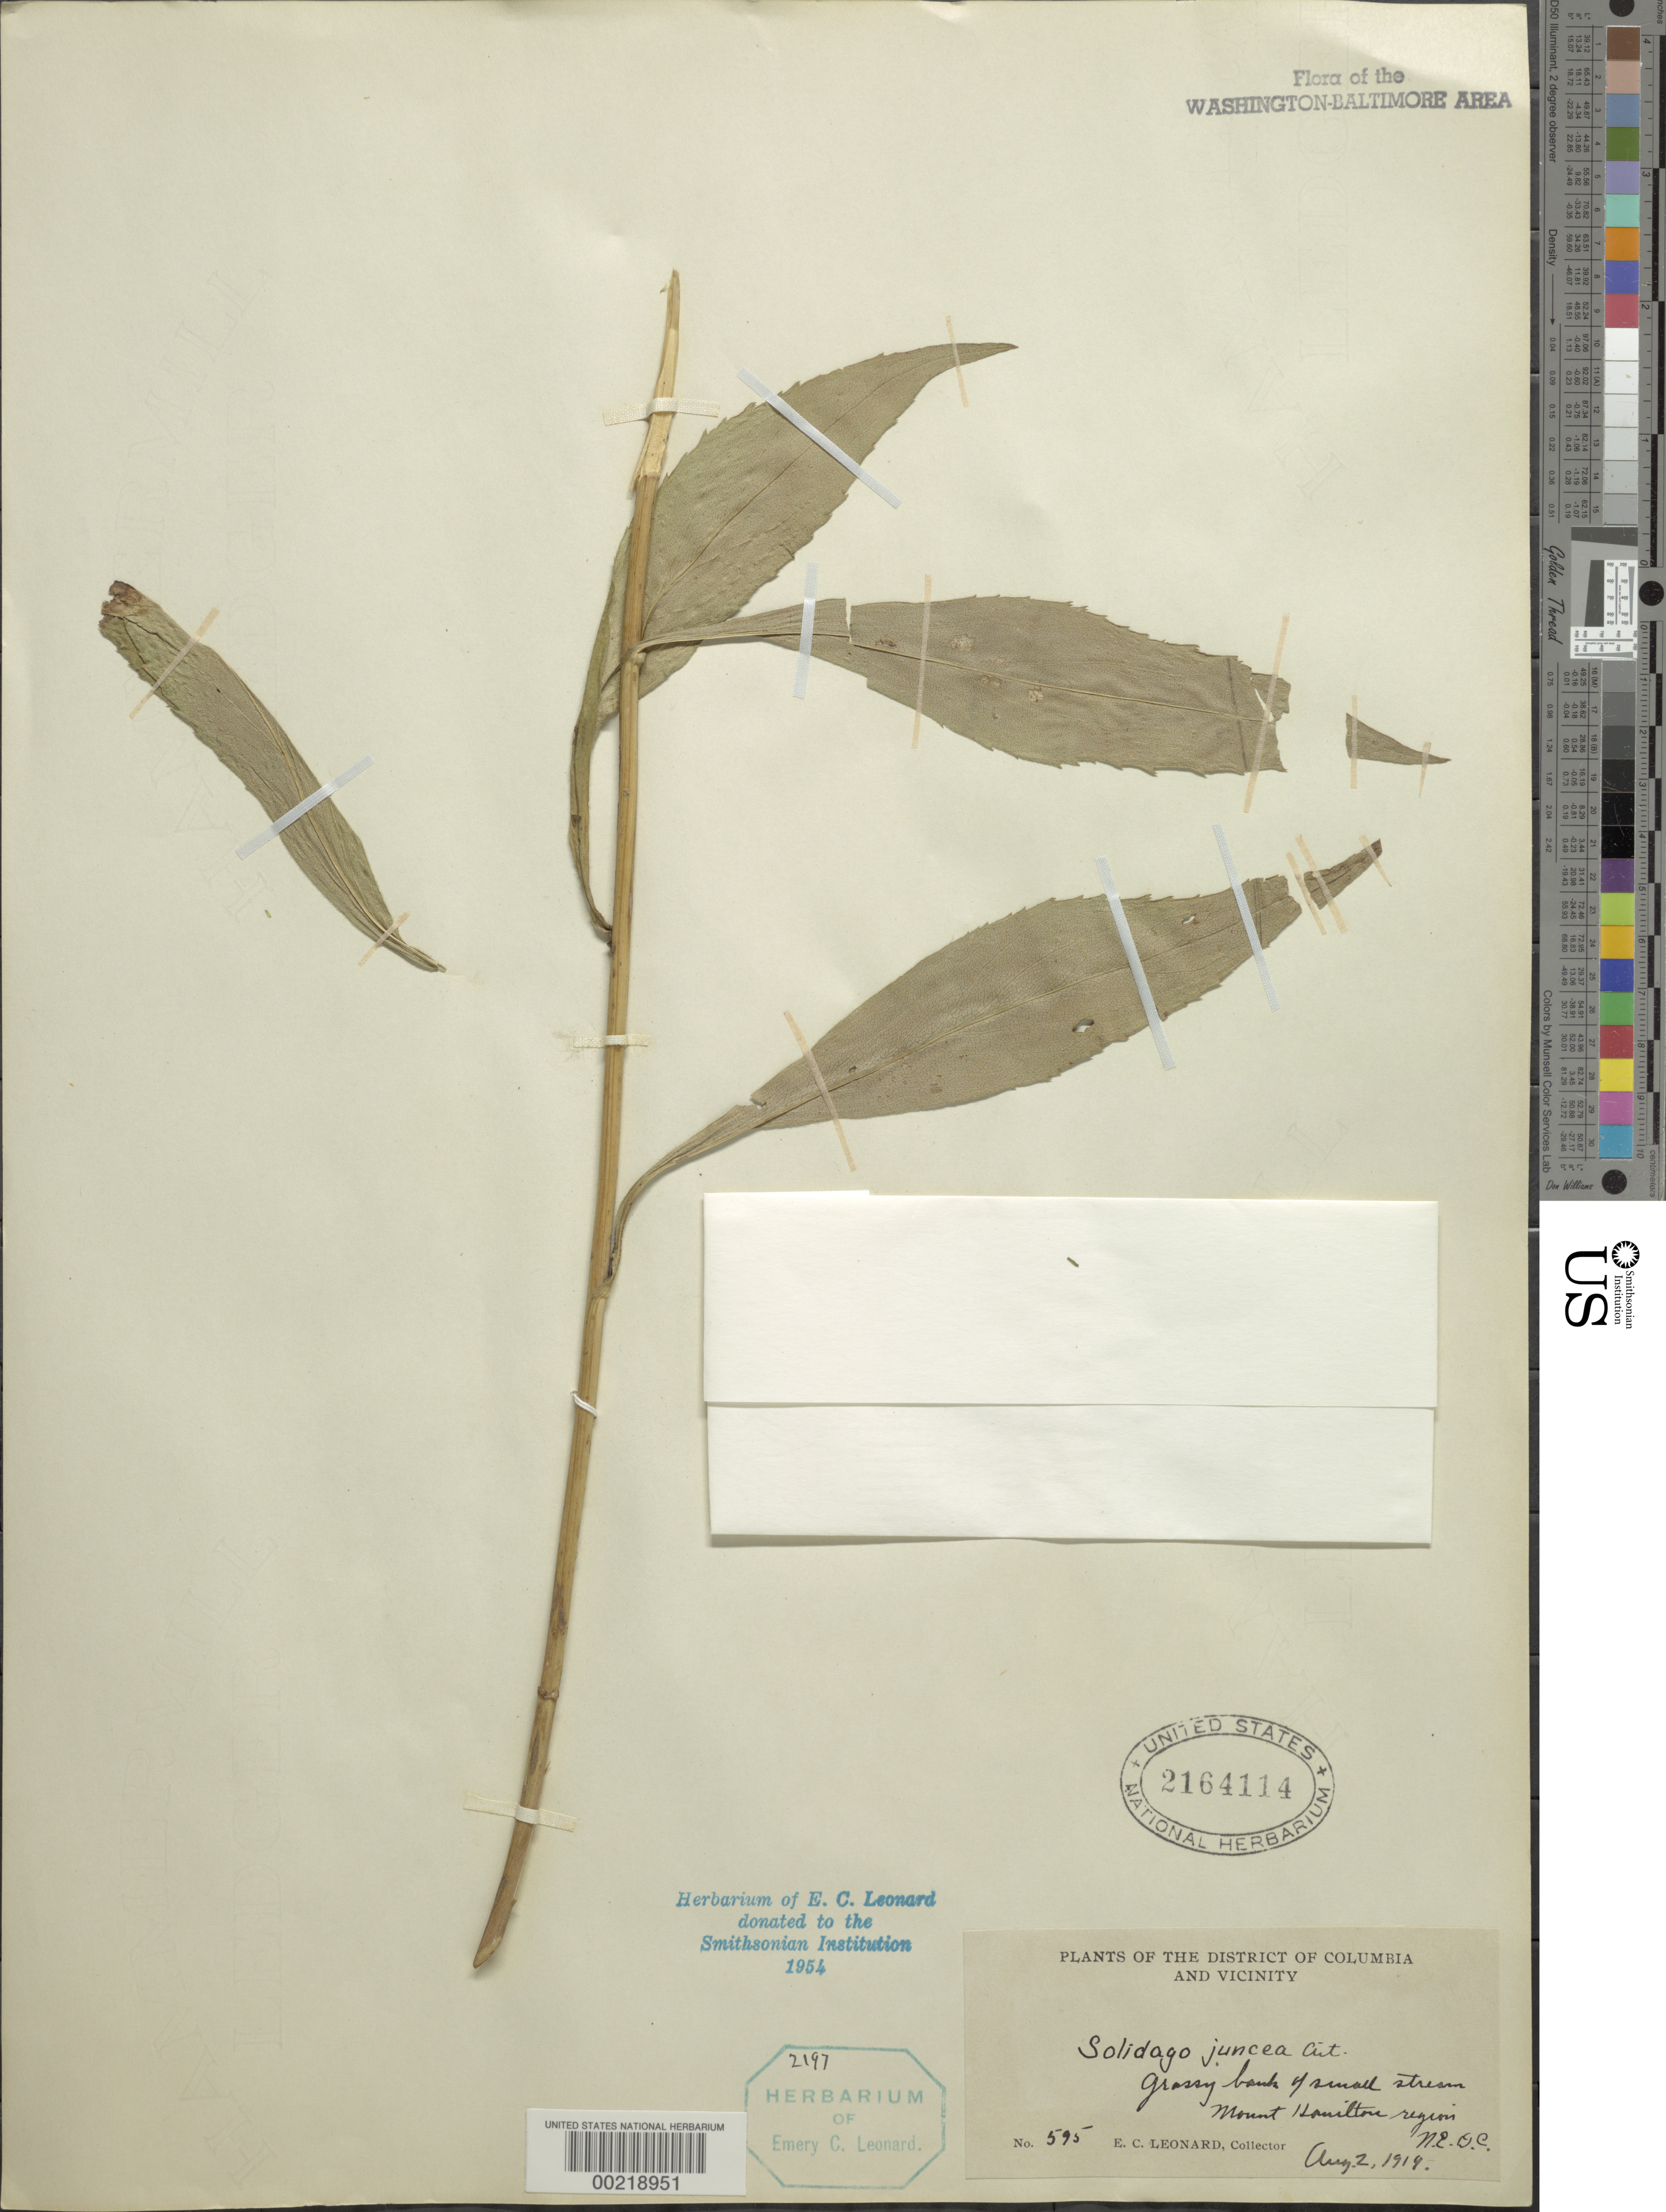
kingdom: Plantae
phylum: Tracheophyta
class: Magnoliopsida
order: Asterales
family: Asteraceae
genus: Solidago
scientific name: Solidago juncea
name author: Aiton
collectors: E. C. Leonard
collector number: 595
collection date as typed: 02 Aug 1919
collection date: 1919-08-02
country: United States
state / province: District of Columbia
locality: Mount Hamilton Region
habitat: Grassy bank of small stream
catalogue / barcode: US 2164114